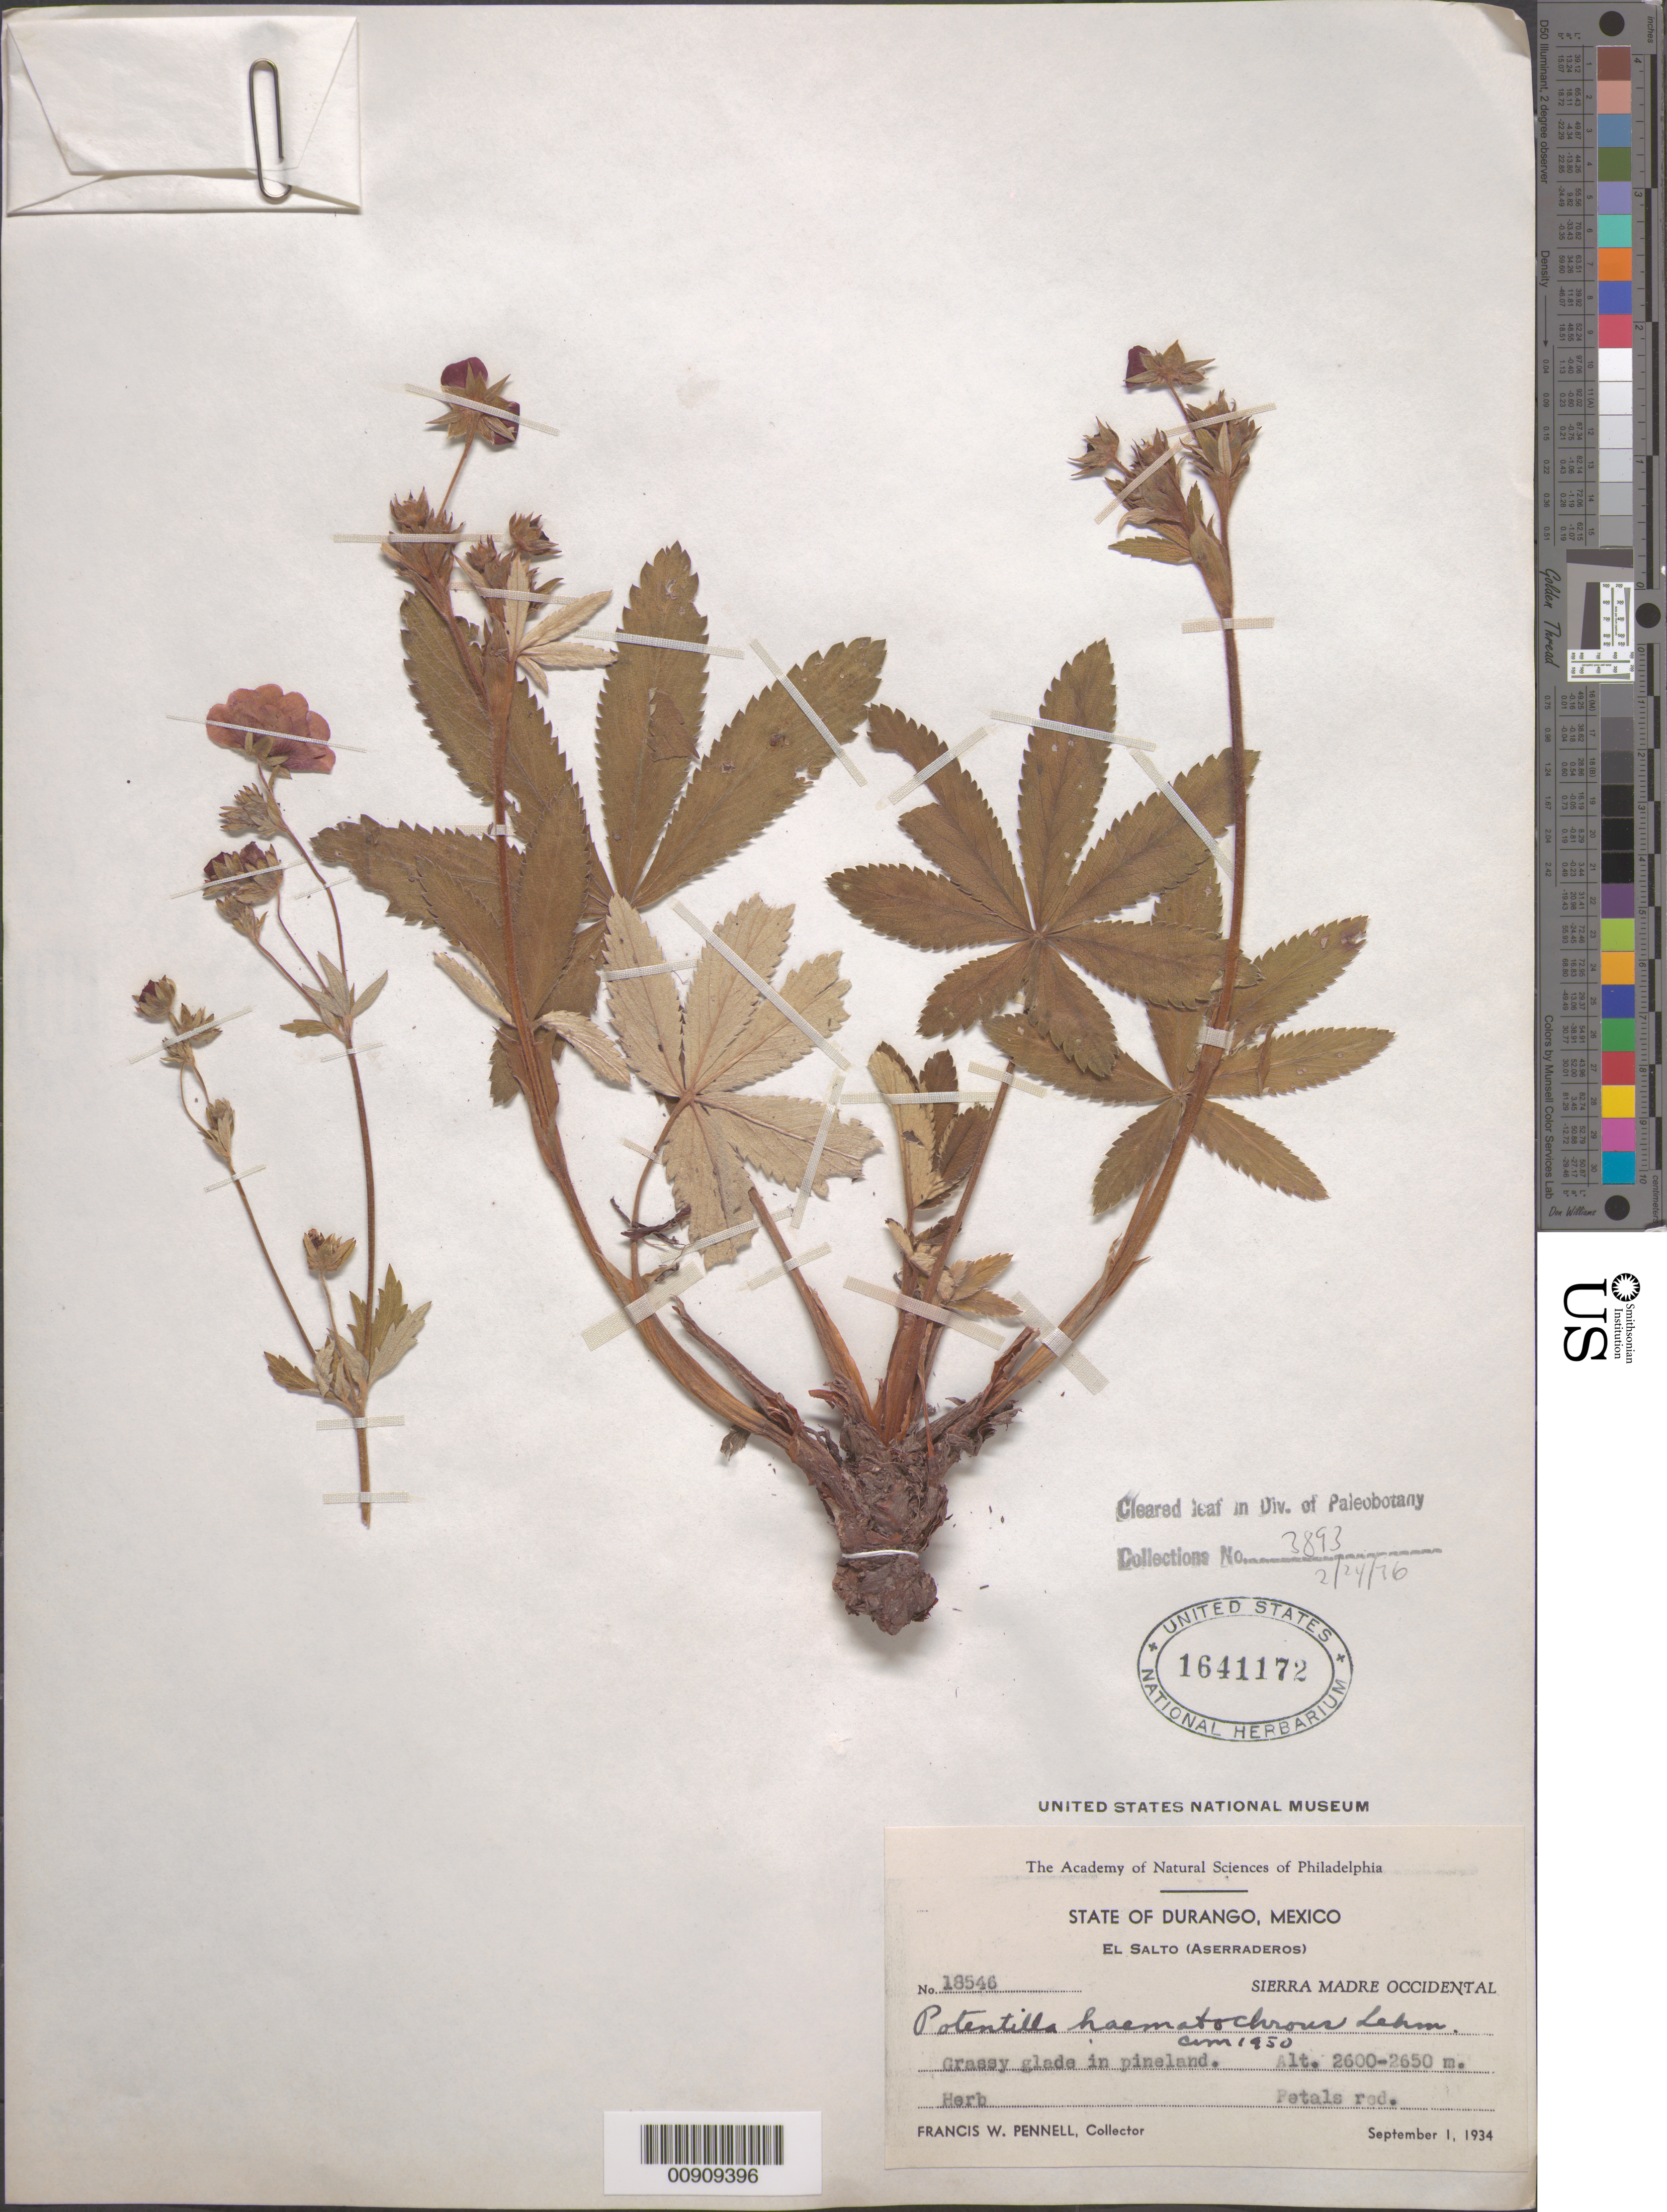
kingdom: Plantae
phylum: Tracheophyta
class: Magnoliopsida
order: Rosales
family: Rosaceae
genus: Potentilla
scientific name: Potentilla haematochrous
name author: Lehm.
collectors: F. W. Pennell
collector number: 18546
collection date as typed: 01 Sep 1934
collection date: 1934-09-01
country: Mexico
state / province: Durango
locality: El Salto (Aserraderos). Sierra Madre Occidental, State of Durango.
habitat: Grassy glade in pineland.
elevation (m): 2650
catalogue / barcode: US 1641172